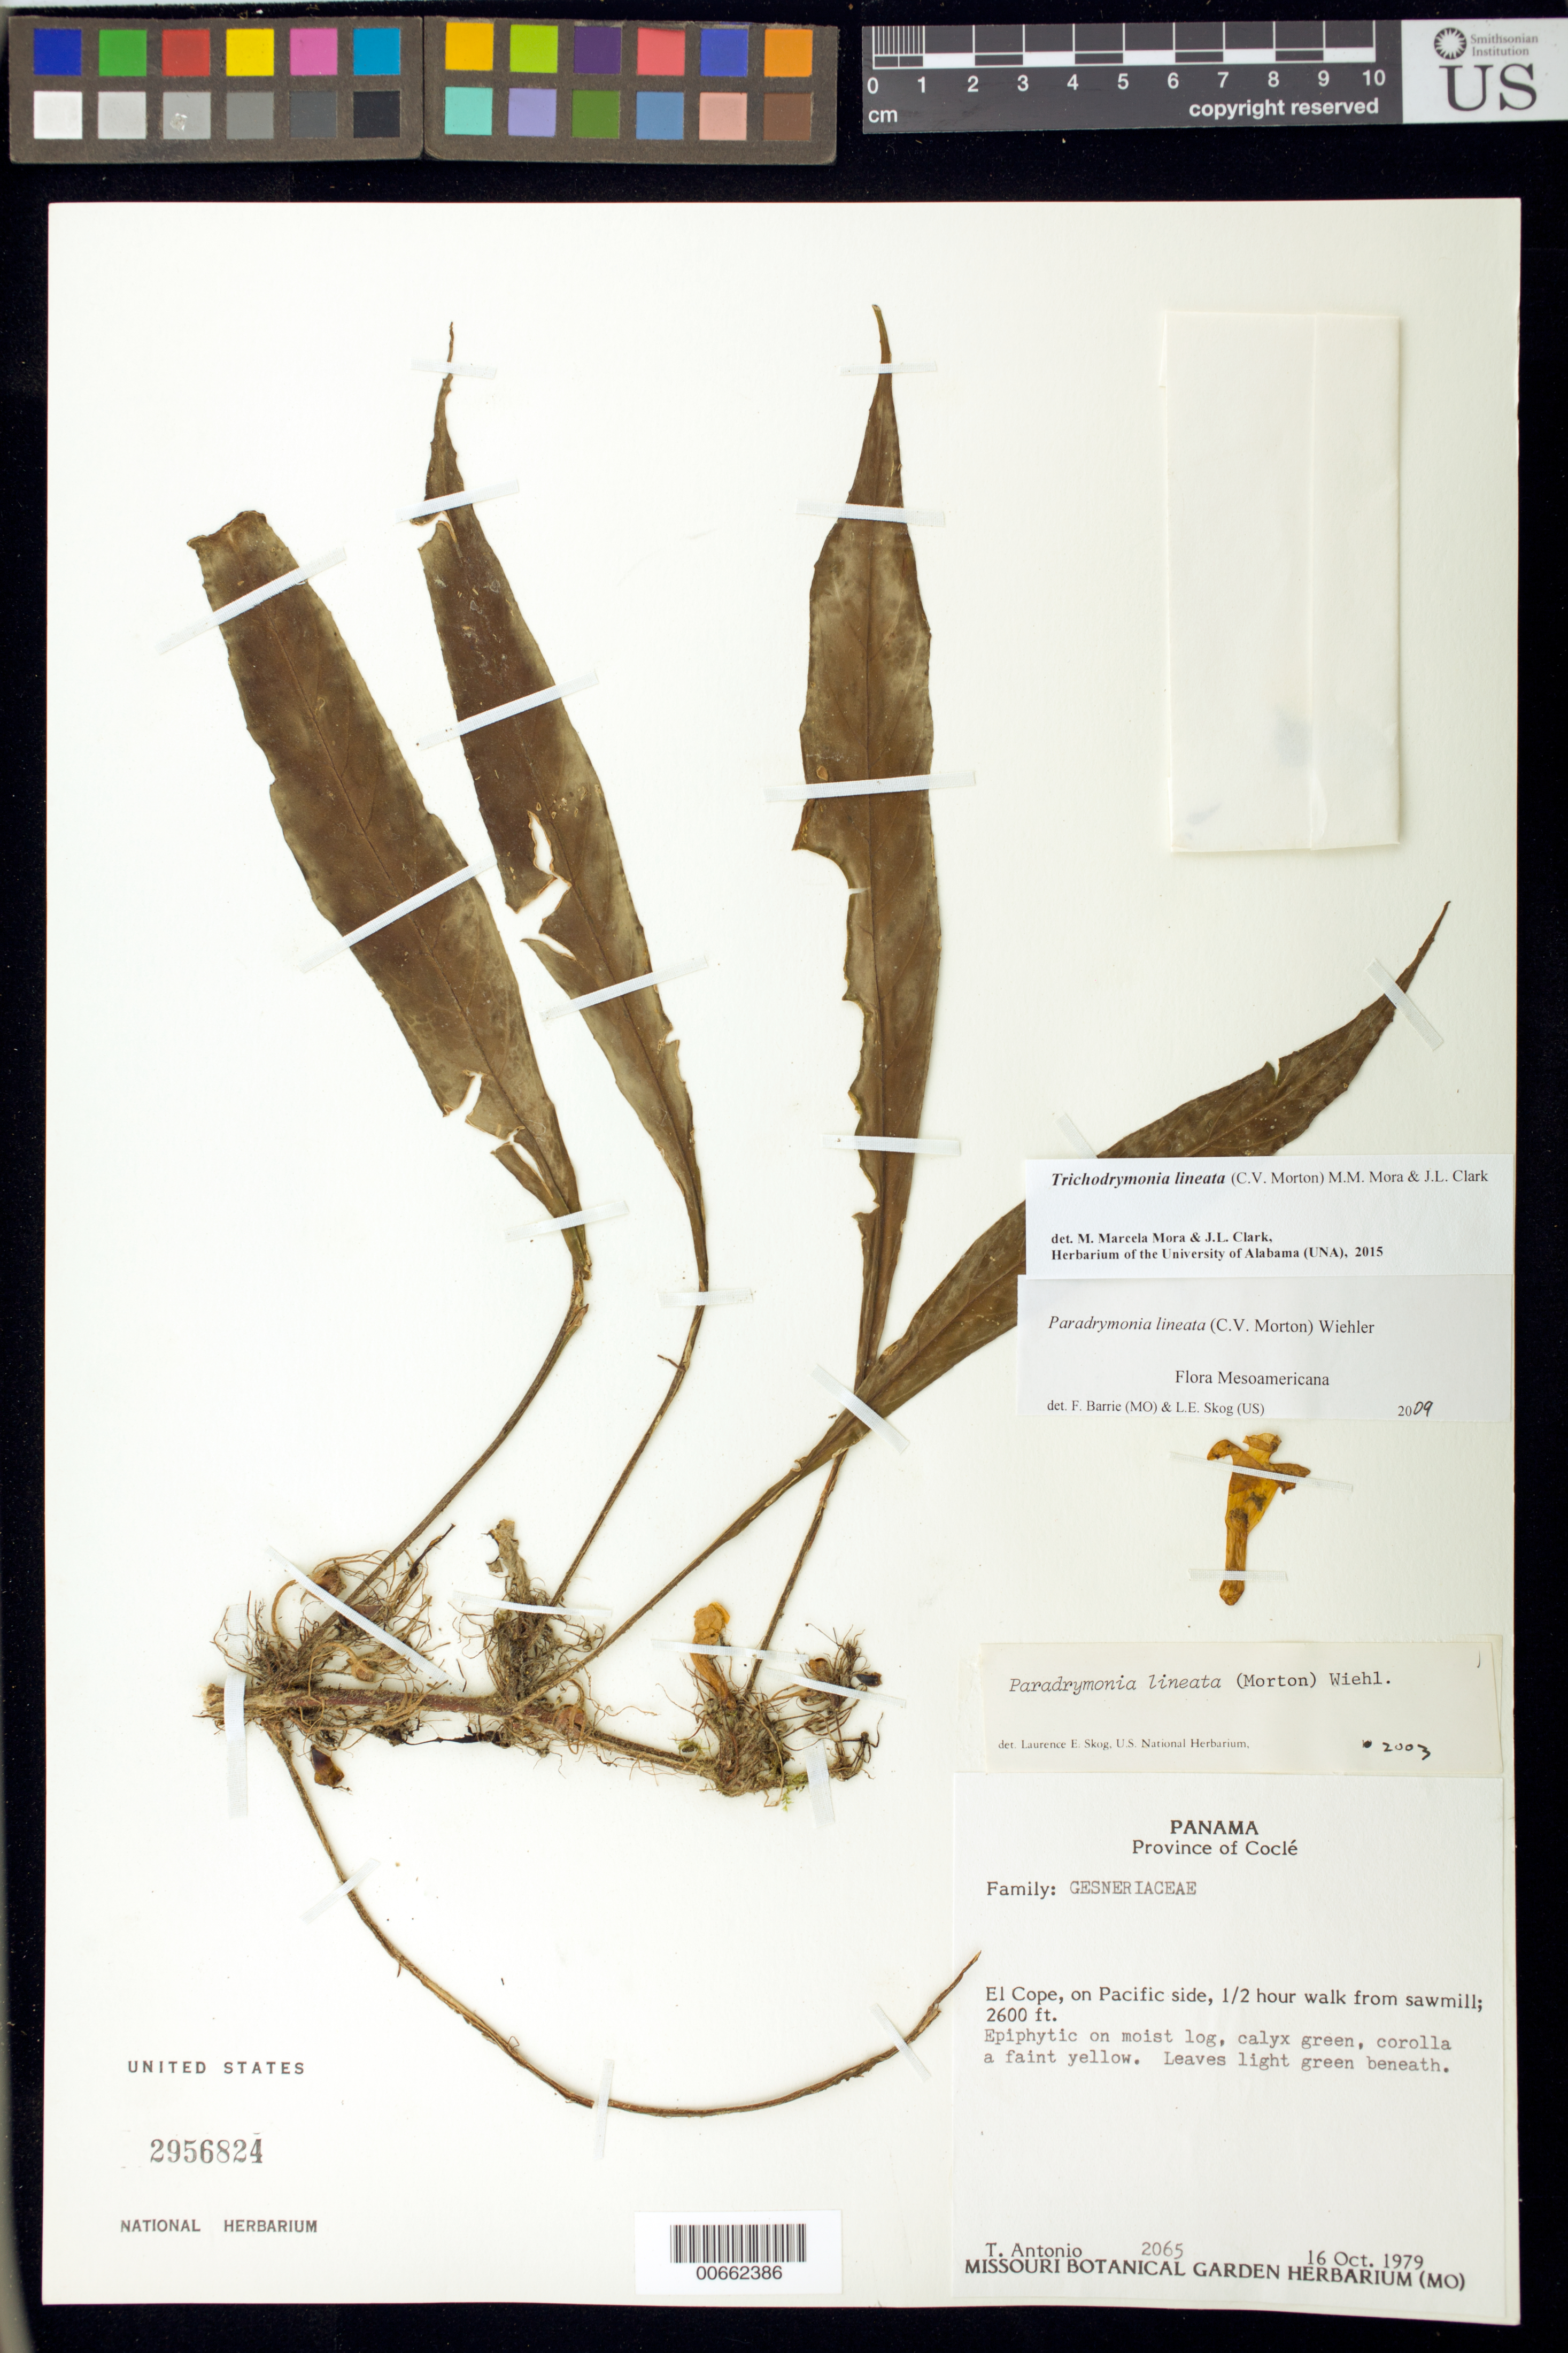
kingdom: Plantae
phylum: Tracheophyta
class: Magnoliopsida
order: Lamiales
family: Gesneriaceae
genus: Trichodrymonia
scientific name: Trichodrymonia lineata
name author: (C.V. Morton) M.M. Mora & J.L. Clark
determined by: Mora, M. M.; Clark, J. L.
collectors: T. Antonio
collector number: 2065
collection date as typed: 16 Oct 1979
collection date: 1979-10-16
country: Panama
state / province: Coclé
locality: El Cope, on Pacific side, 1/2 hour walk from sawmill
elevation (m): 792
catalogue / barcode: US 2956824